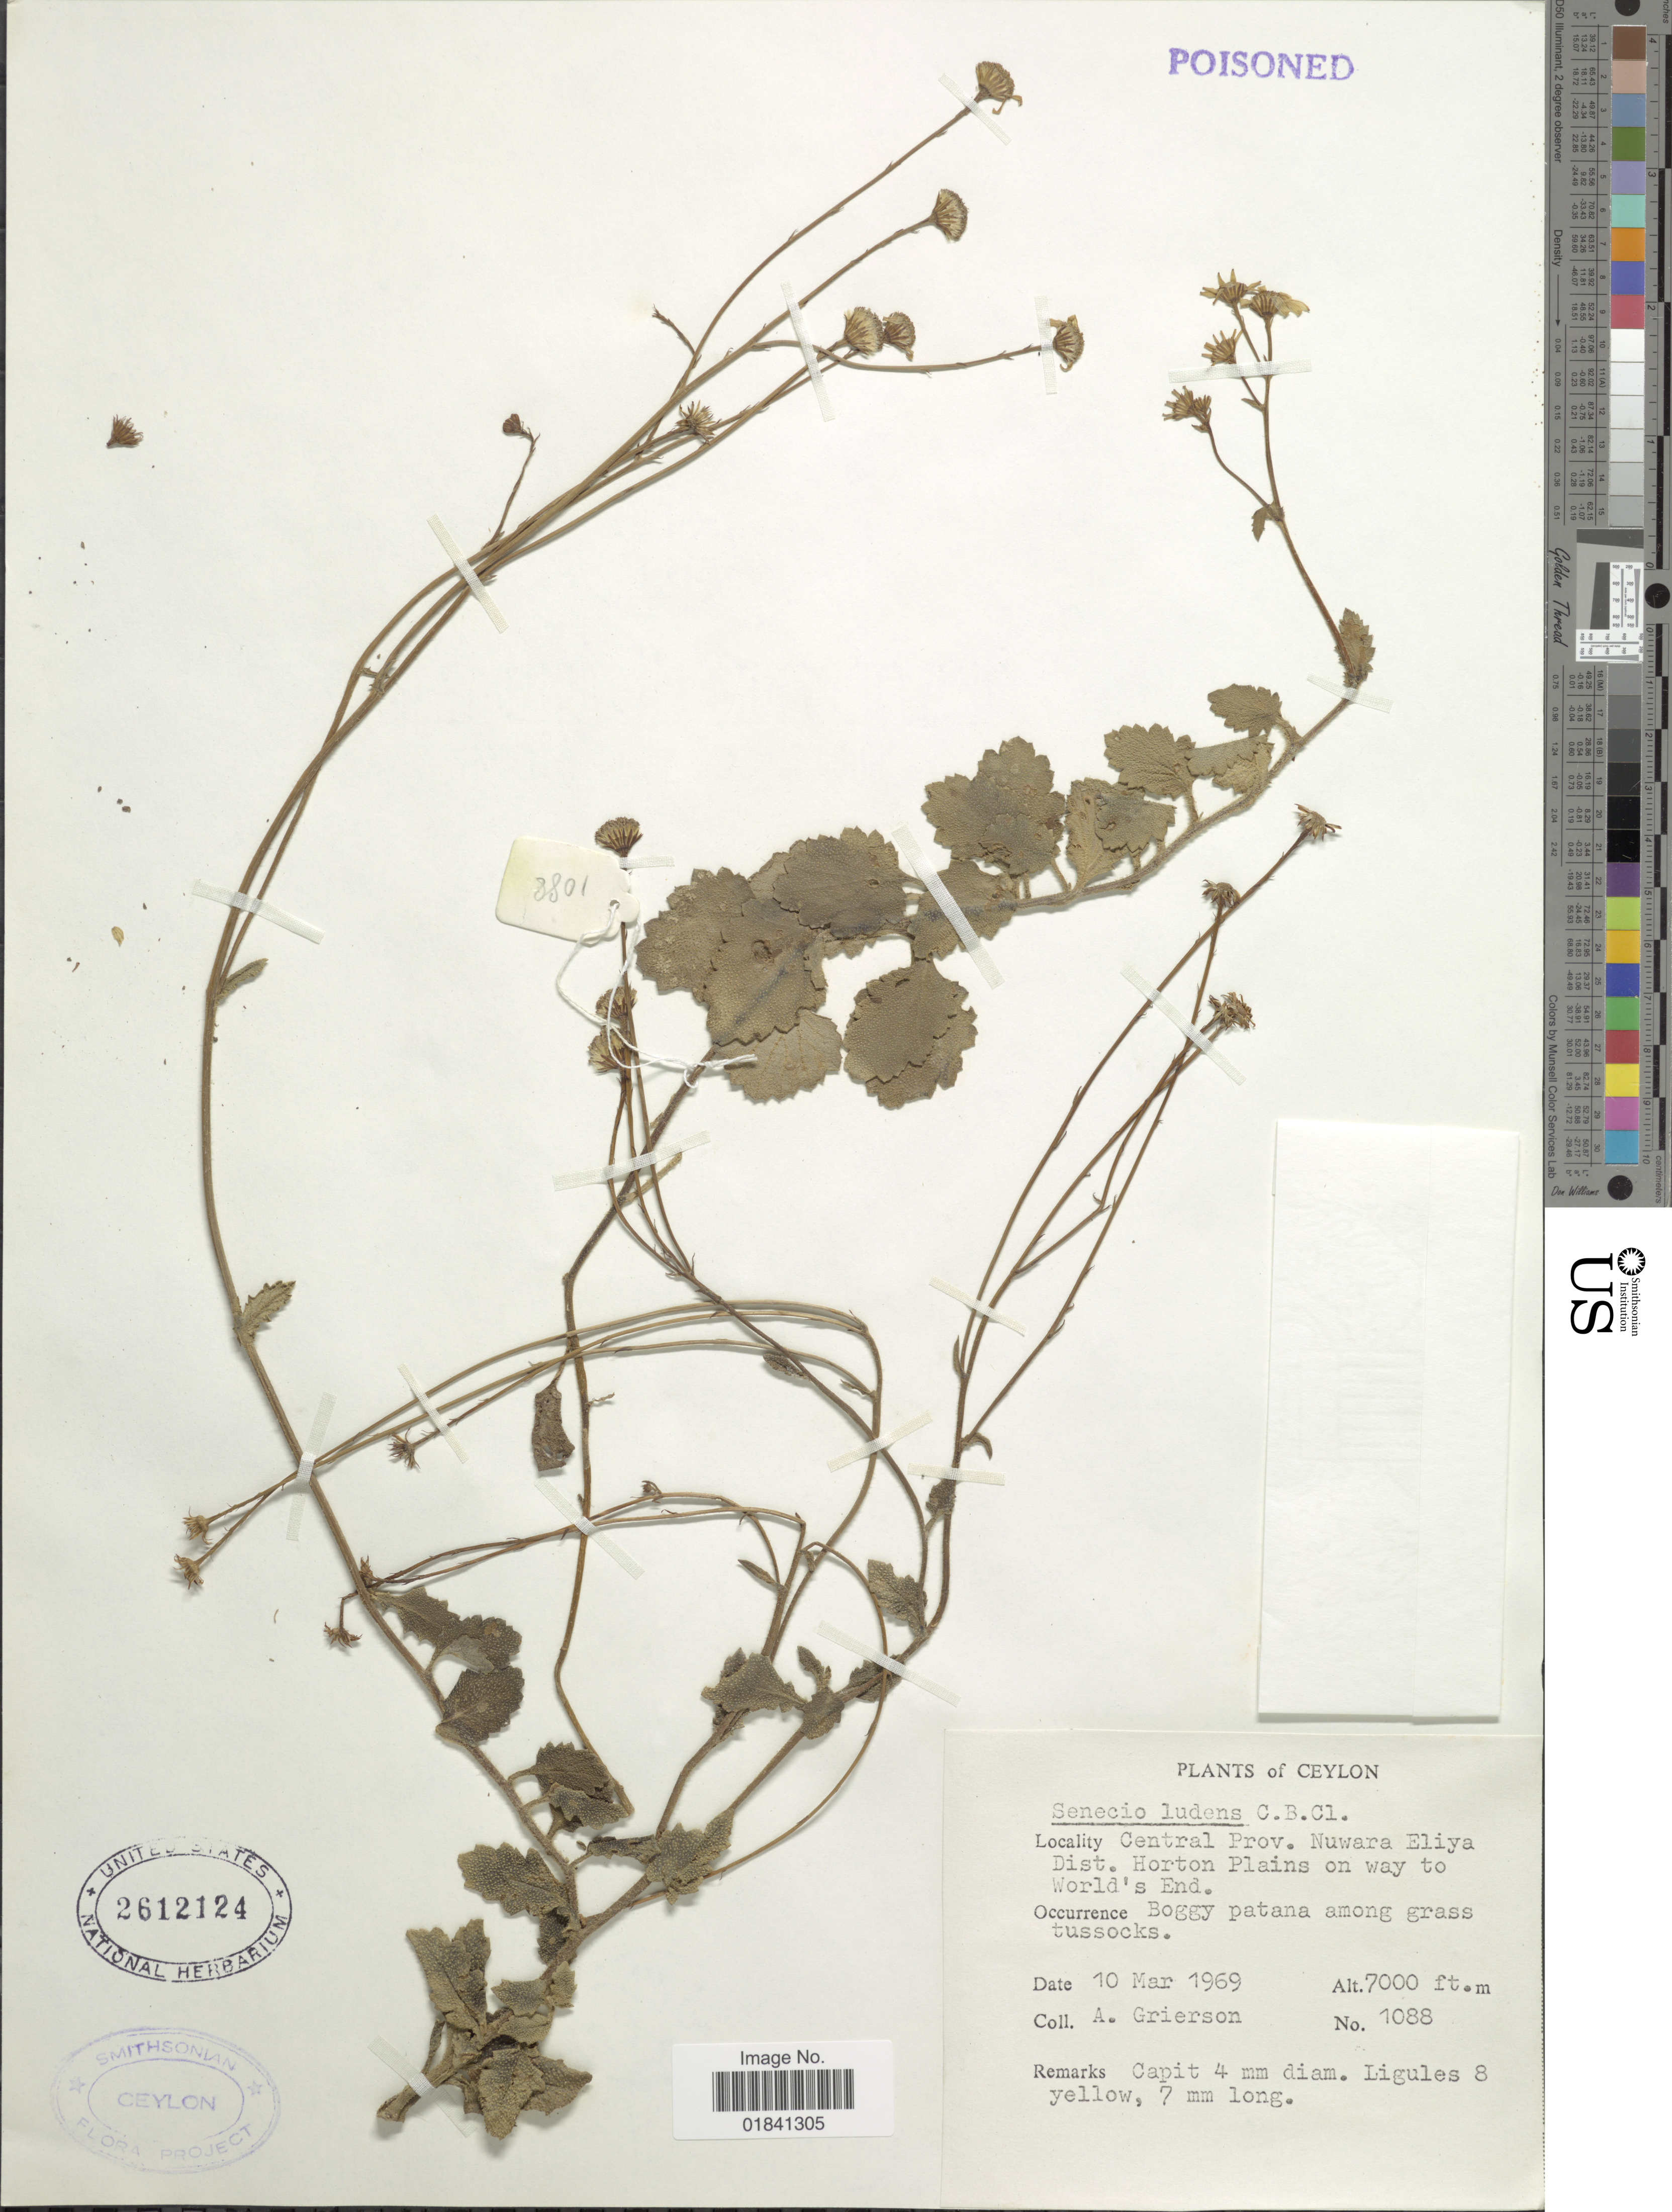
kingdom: Plantae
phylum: Tracheophyta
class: Magnoliopsida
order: Asterales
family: Asteraceae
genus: Senecio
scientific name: Senecio ludens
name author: Clarke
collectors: A. Grierson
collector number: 1088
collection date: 1969-03-10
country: Sri Lanka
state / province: Central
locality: Ceylon, Central Prov. Nuwara Eliya Dist. Horton Plains on way to World's End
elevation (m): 2134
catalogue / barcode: US 2612124